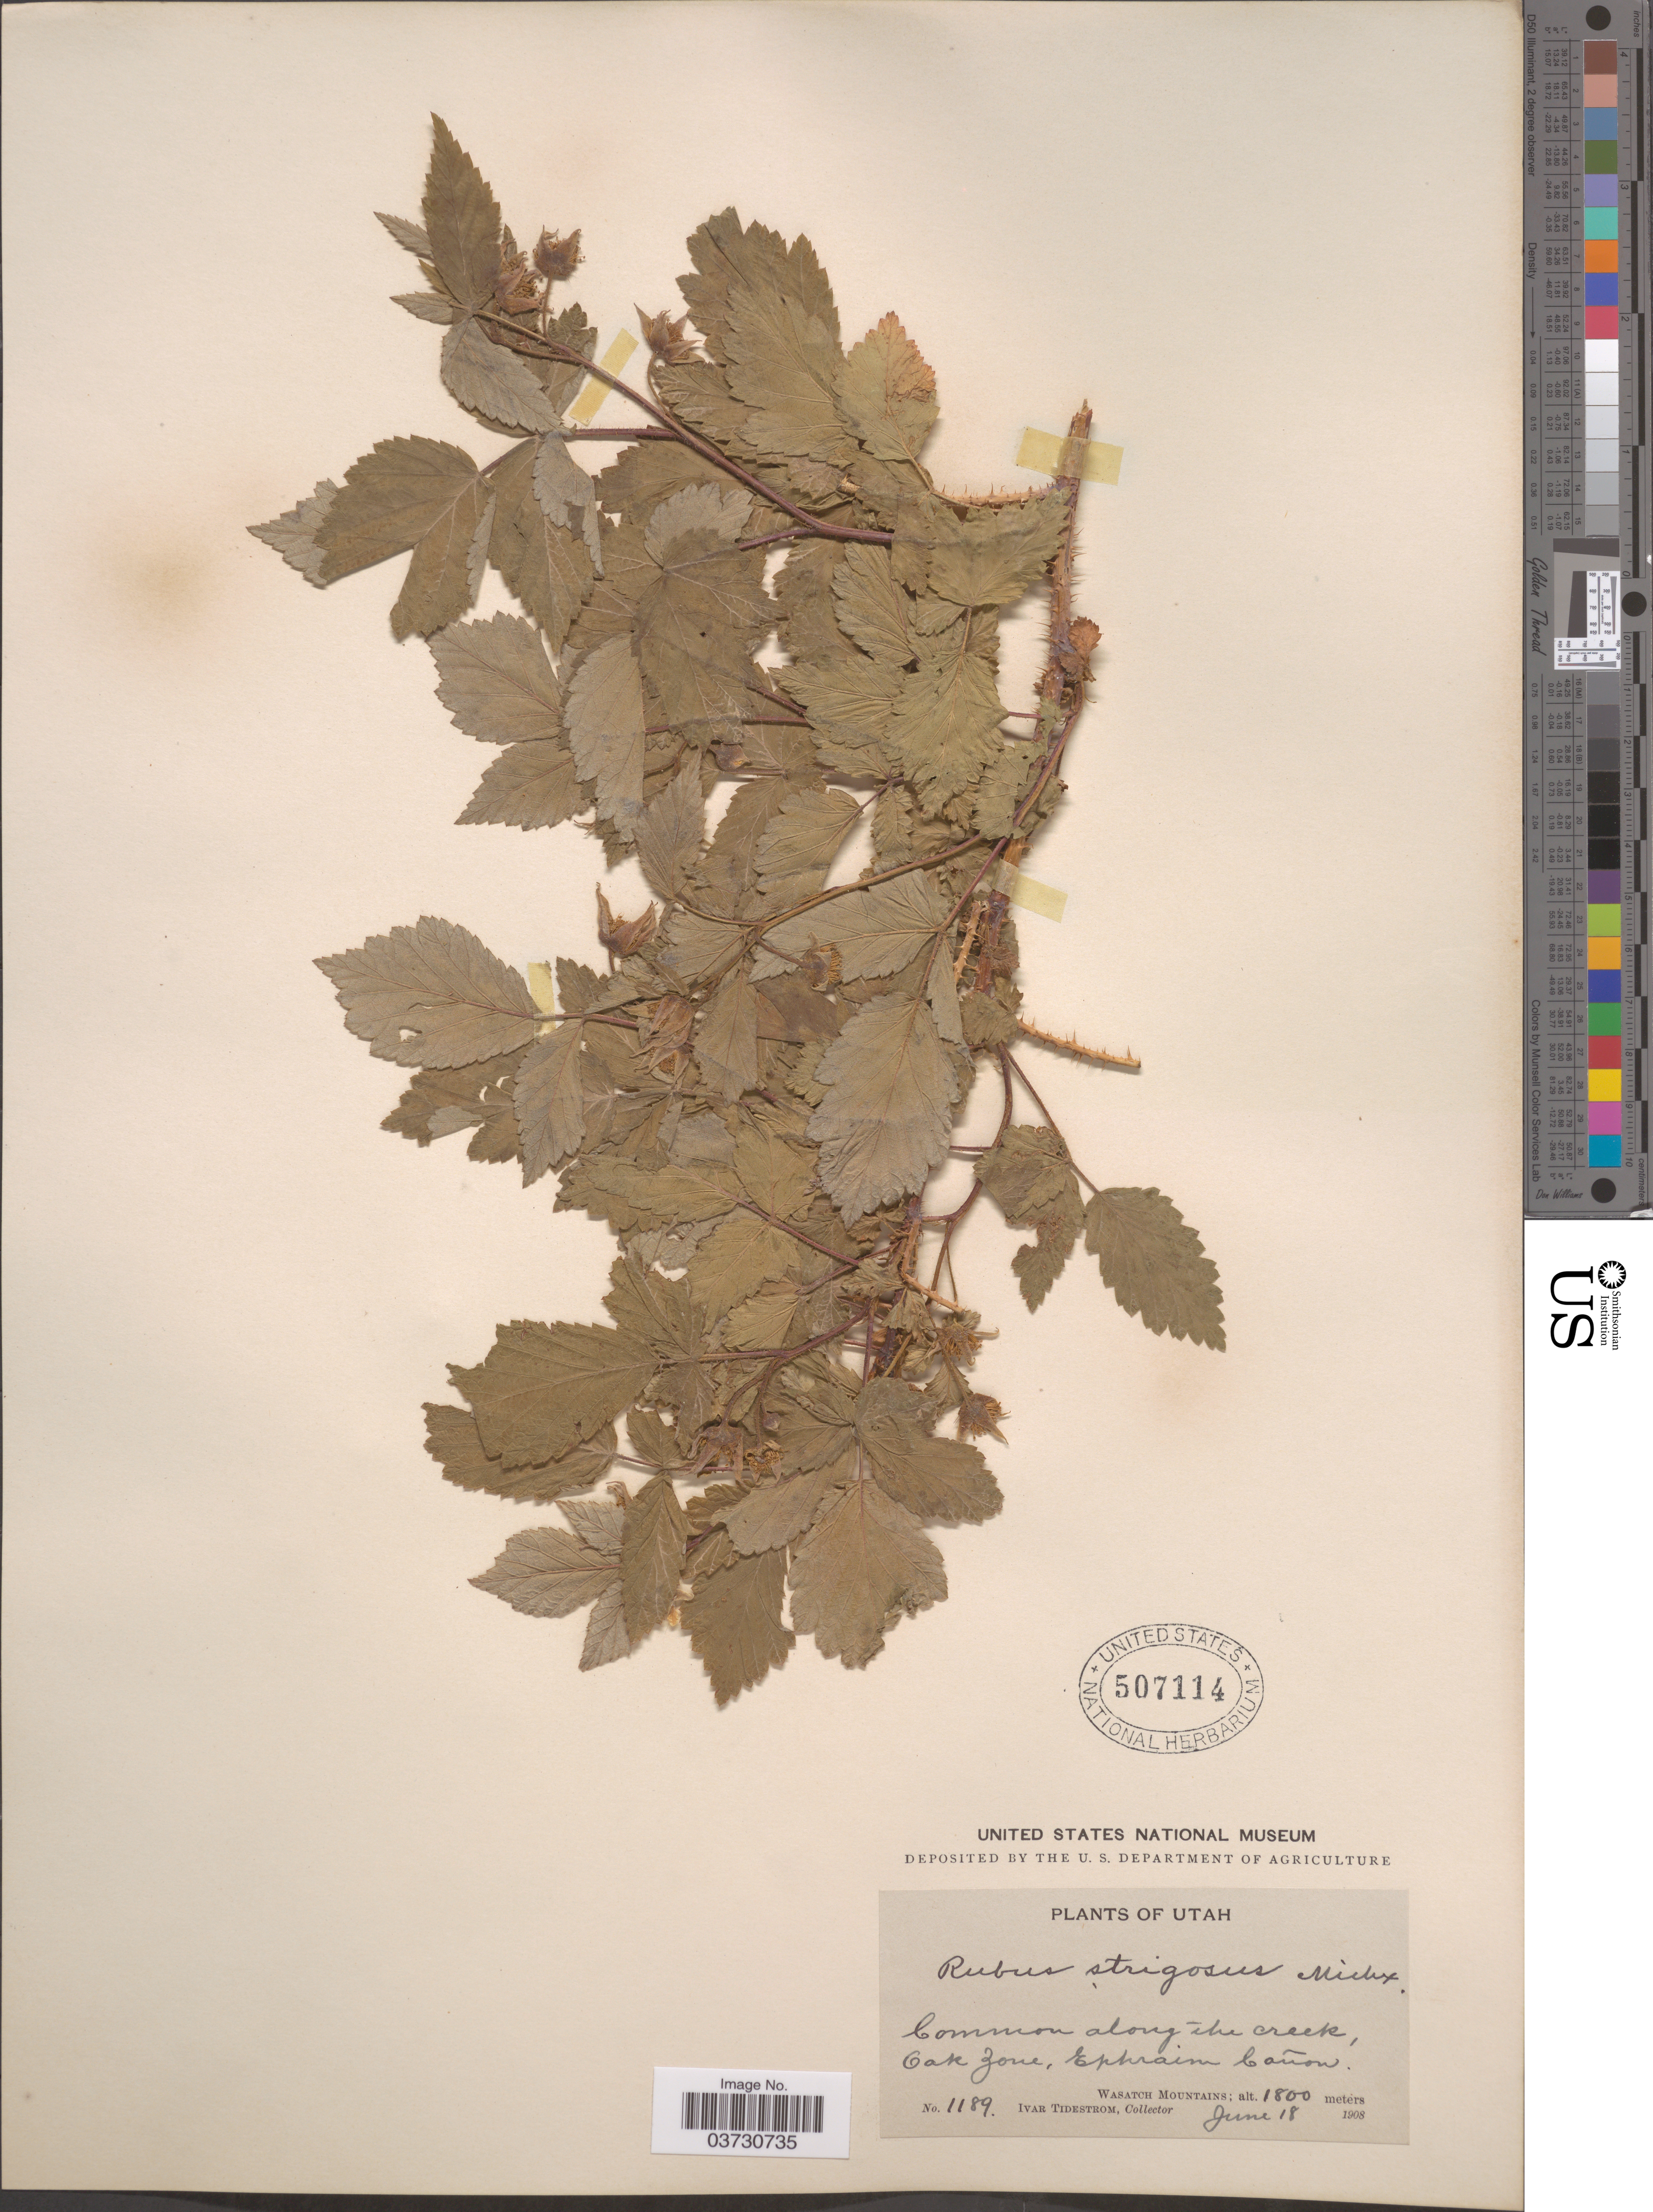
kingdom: Plantae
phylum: Tracheophyta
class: Magnoliopsida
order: Rosales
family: Rosaceae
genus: Rubus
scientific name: Rubus melanolasius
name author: Dieck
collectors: I. F. Tidestrom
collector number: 1189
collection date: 1908-06-18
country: United States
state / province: Utah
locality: Along the creek, Oak Zone, Ephraim Cañon. Wasatch Mountains.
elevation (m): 1800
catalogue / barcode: US 507114